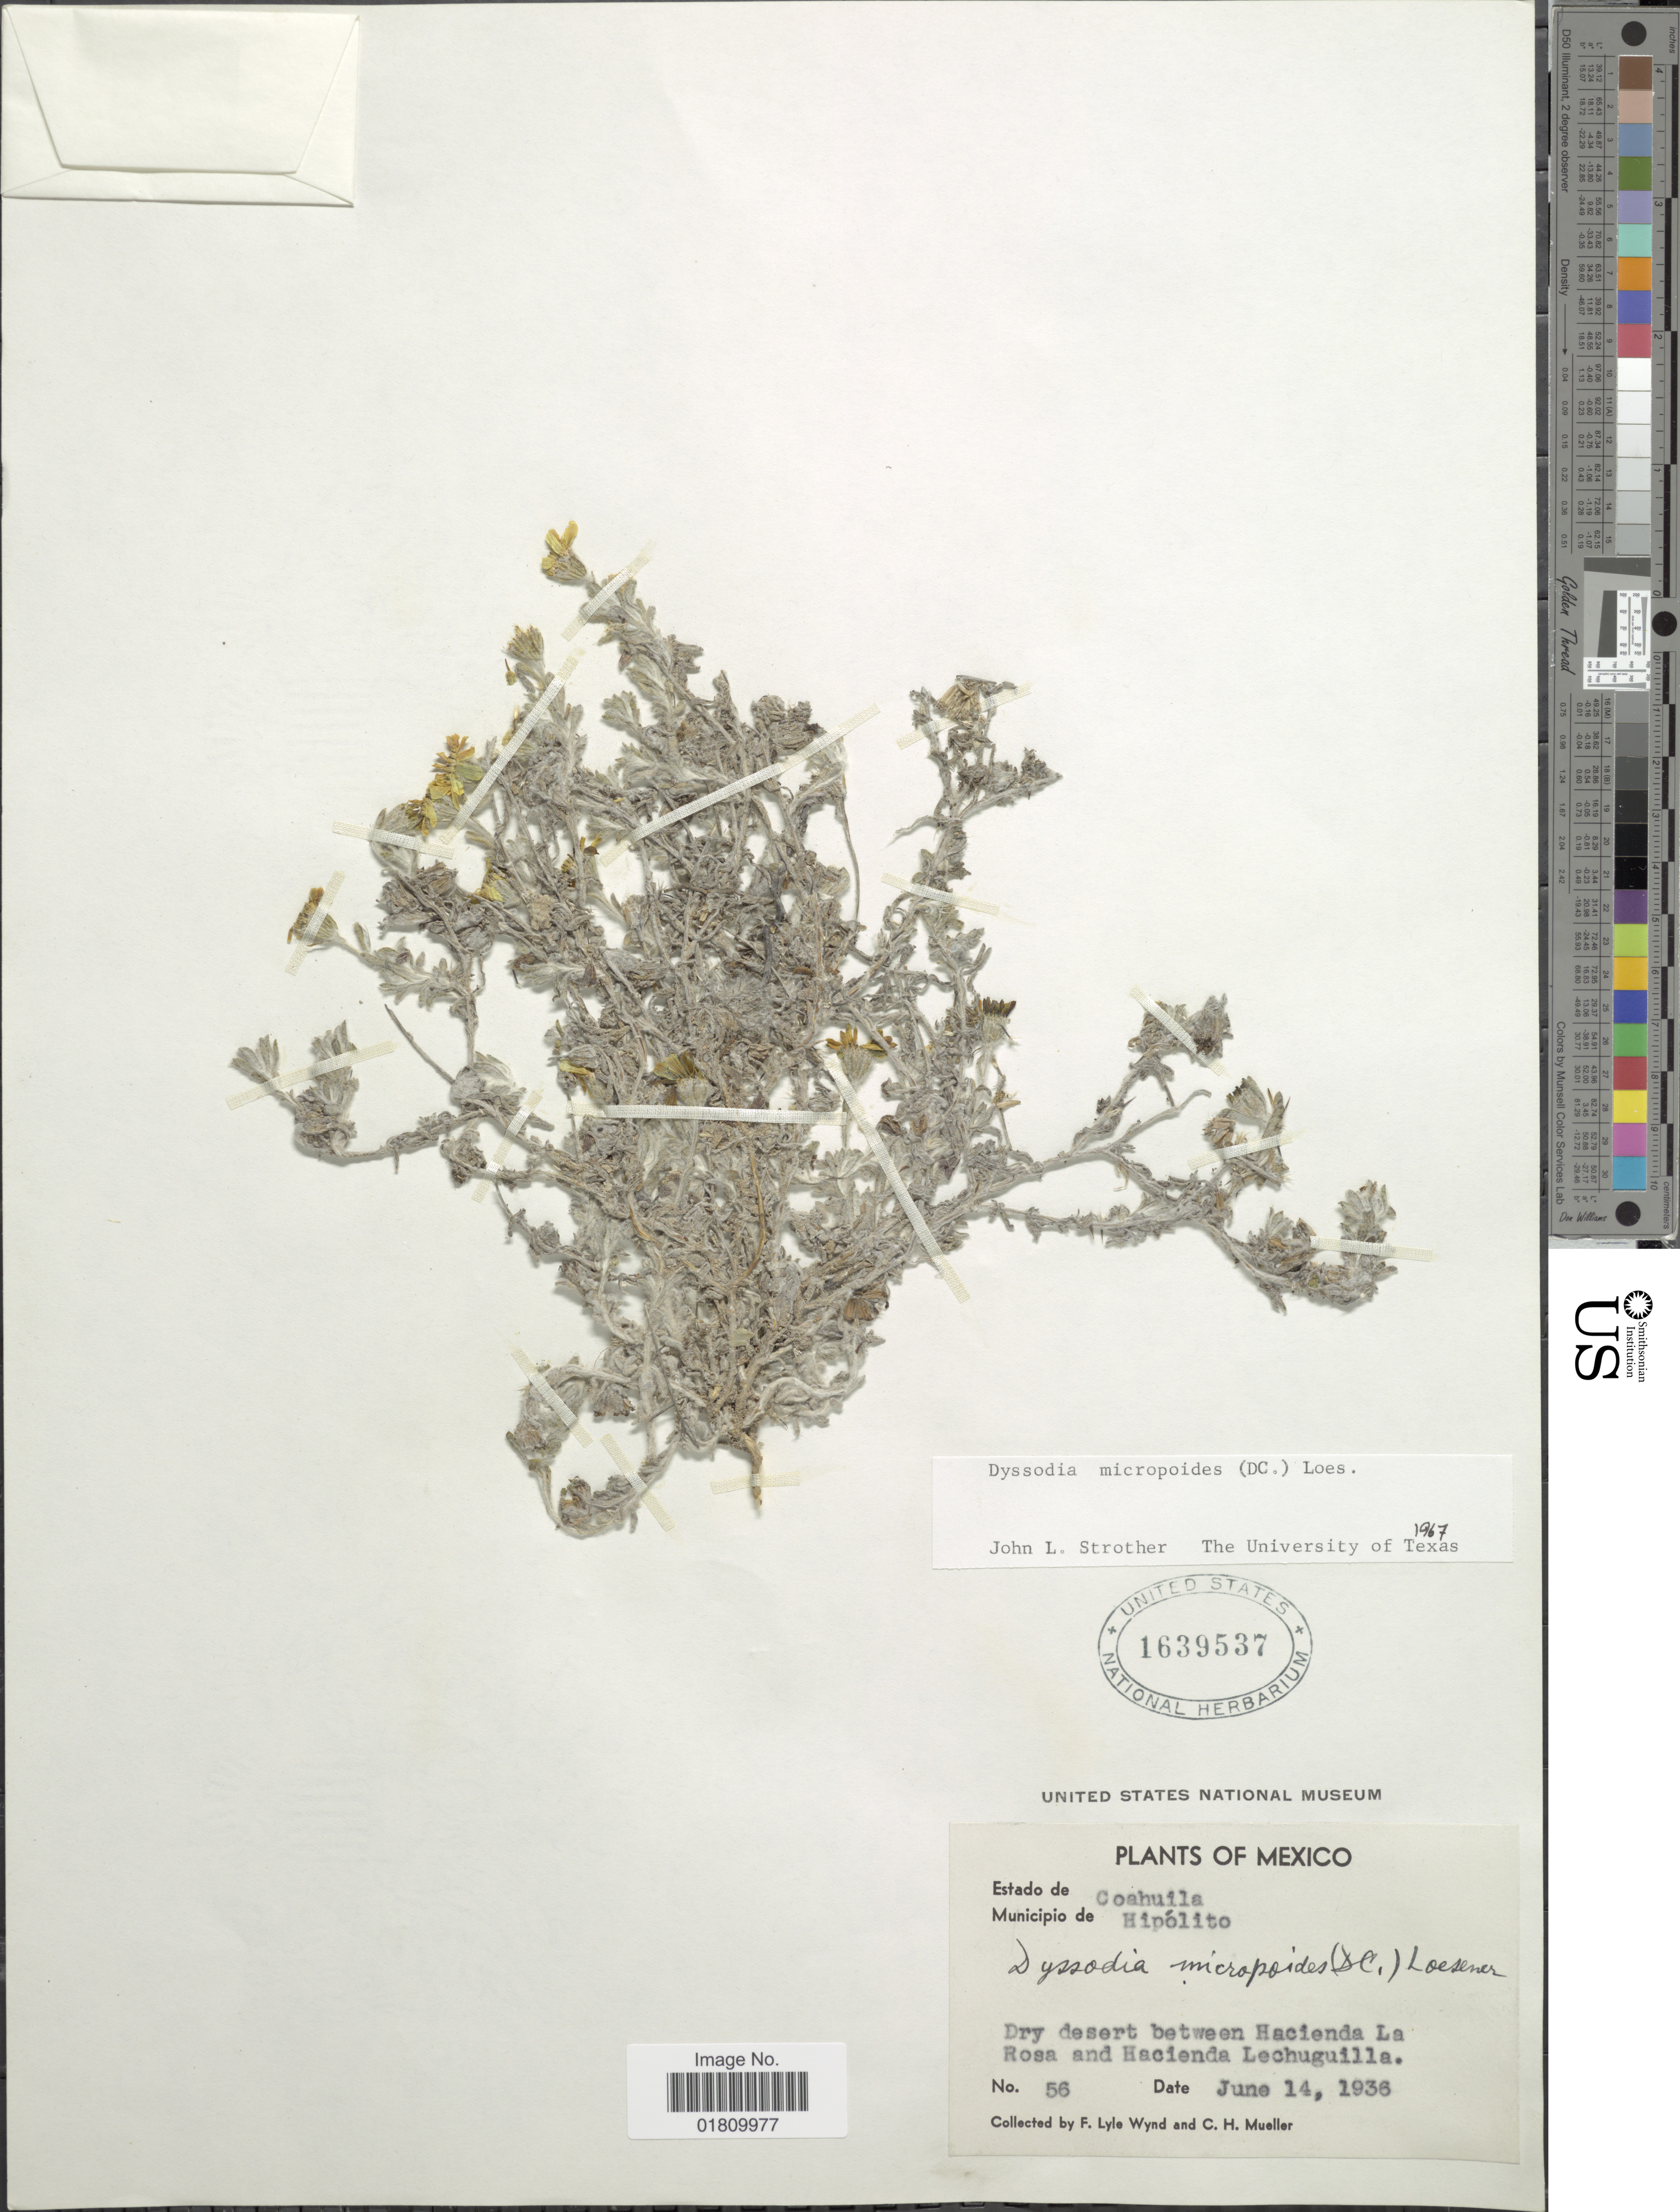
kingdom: Plantae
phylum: Tracheophyta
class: Magnoliopsida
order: Asterales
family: Asteraceae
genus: Thymophylla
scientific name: Thymophylla micropoides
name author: (DC.) Strother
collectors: F. L. Wynd & C. H. Mueller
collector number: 56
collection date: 1936-06-14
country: Mexico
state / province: Coahuila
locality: Municipio de Hipólito, dry desert between Hacienda La Rosa and Hacienda Lechuguilla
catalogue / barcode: US 1639537